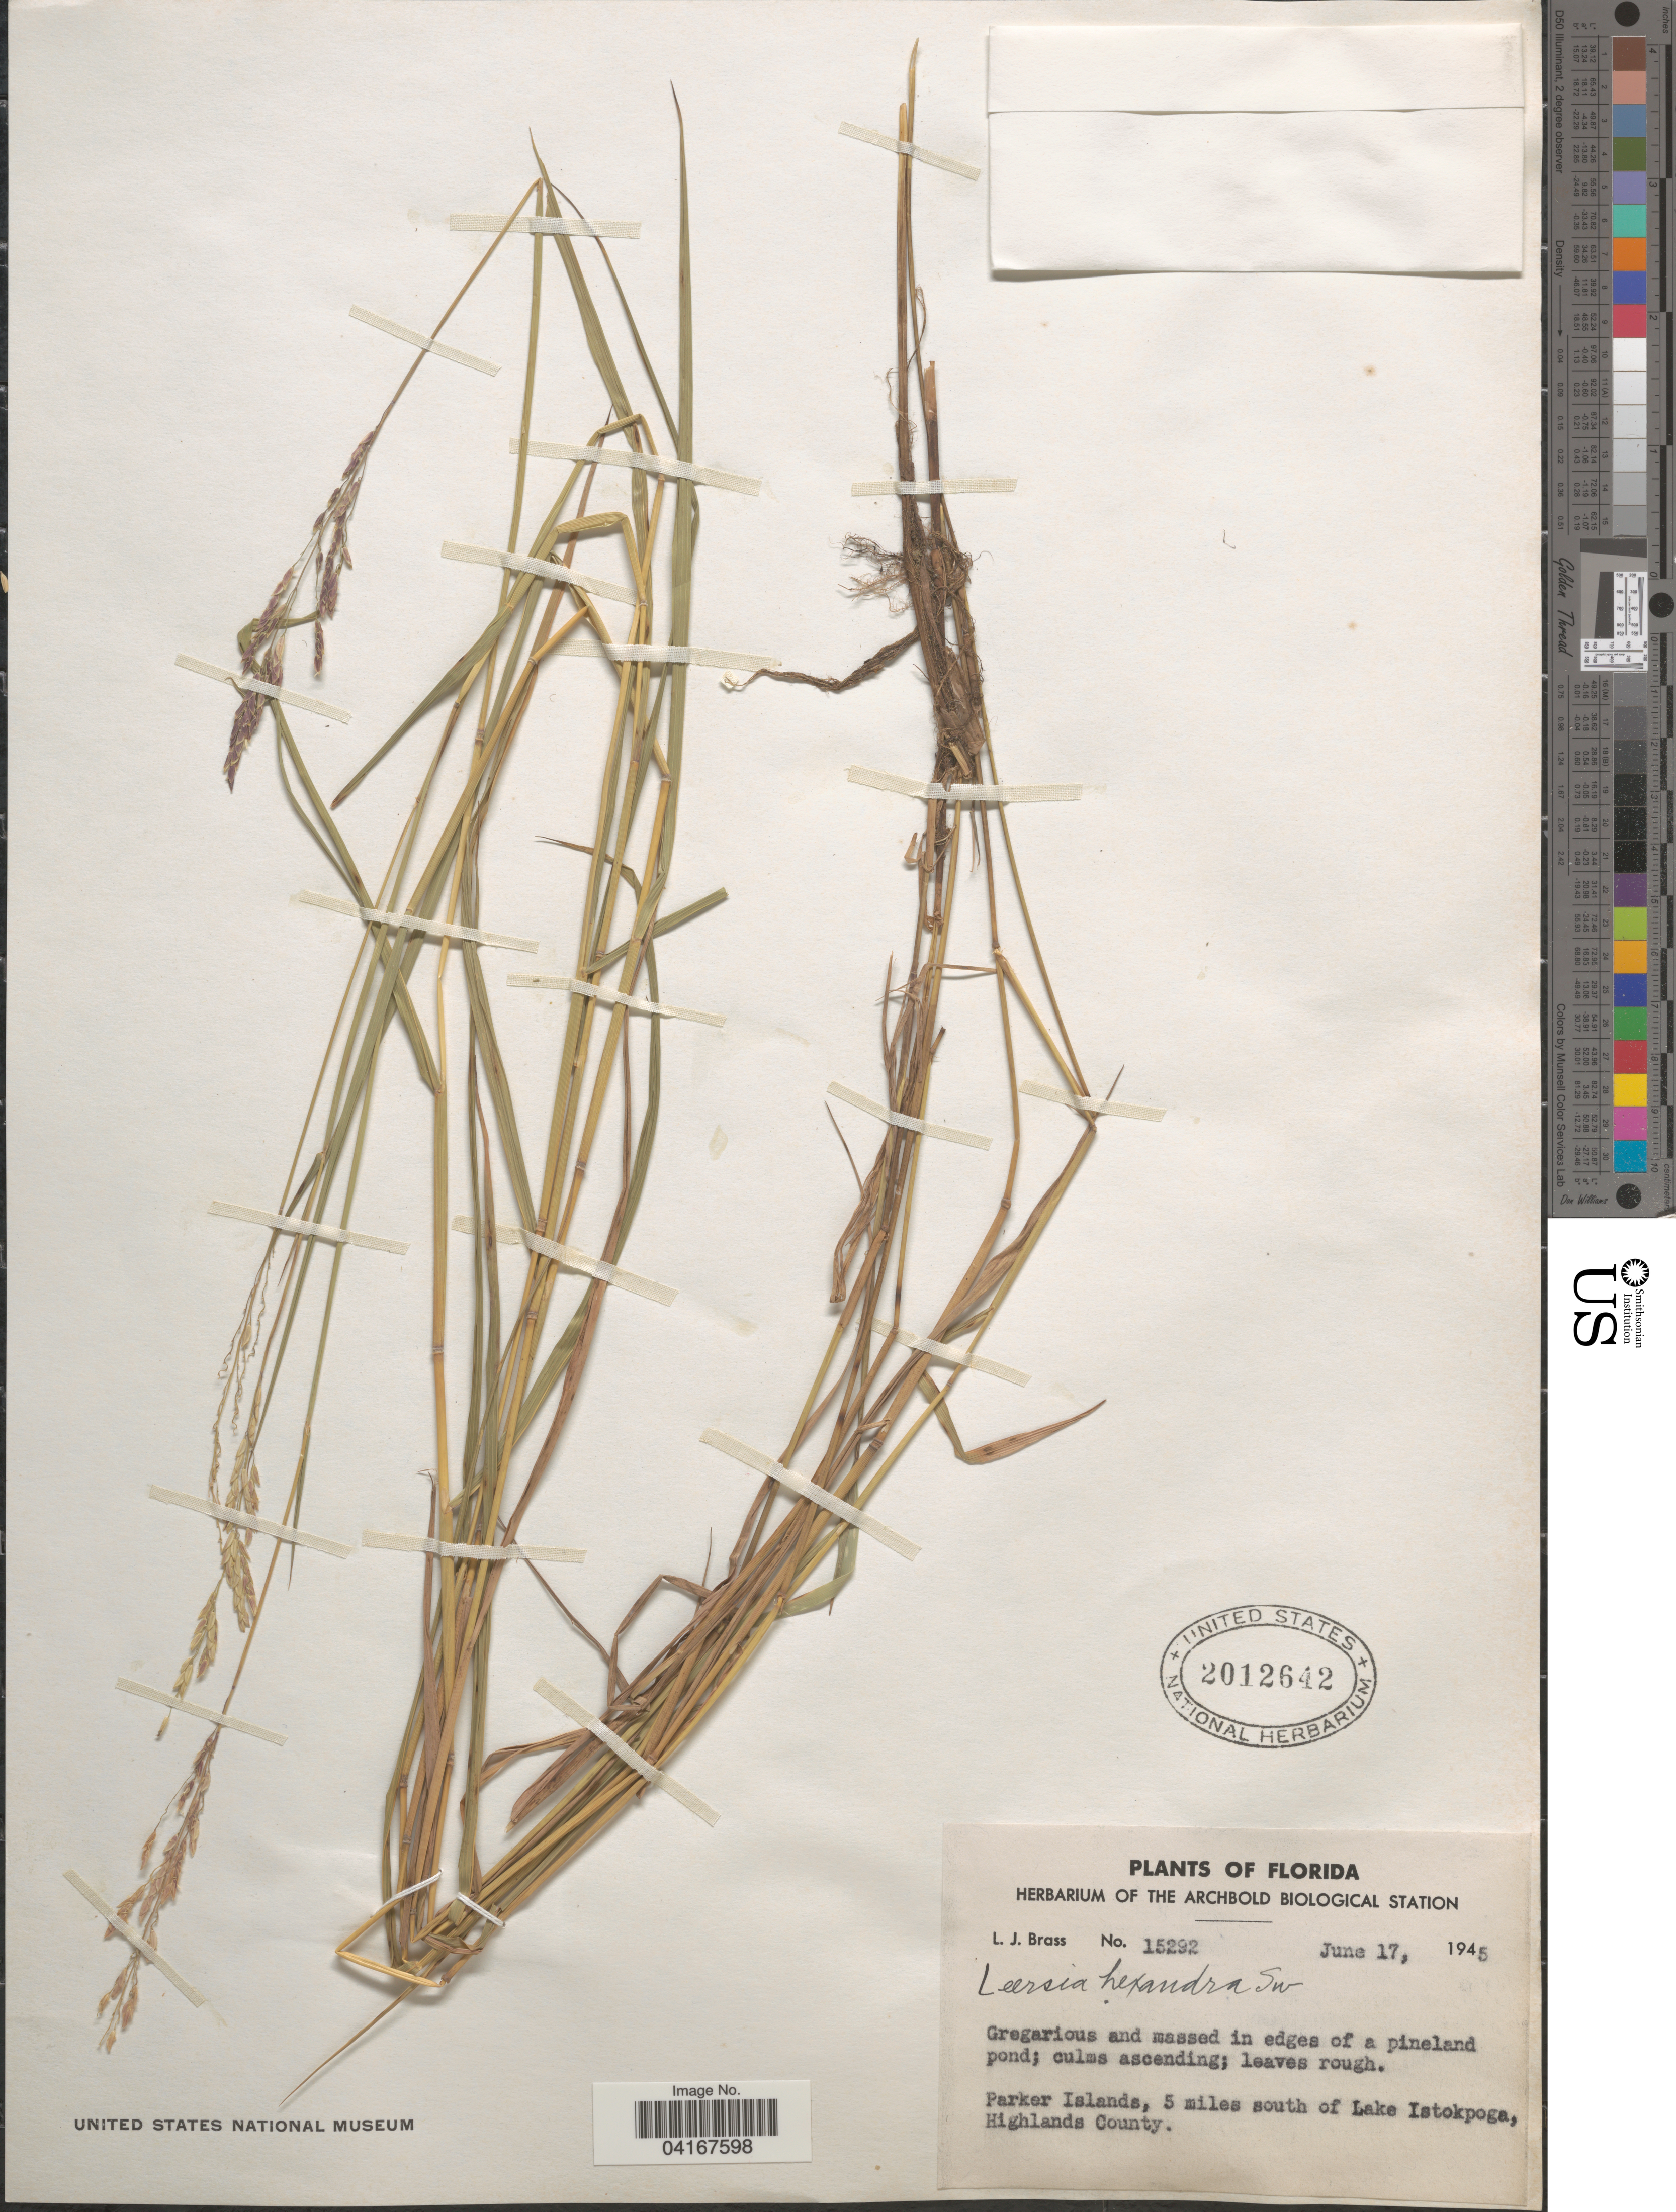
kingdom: Plantae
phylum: Tracheophyta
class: Liliopsida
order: Poales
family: Poaceae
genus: Leersia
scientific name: Leersia hexandra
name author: Sw.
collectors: L. J. Brass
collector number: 15292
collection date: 1945-06-17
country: United States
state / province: Florida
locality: Parker Islands, 5 miles south of Lake Istokpoga, Highlands County.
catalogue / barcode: US 2012642